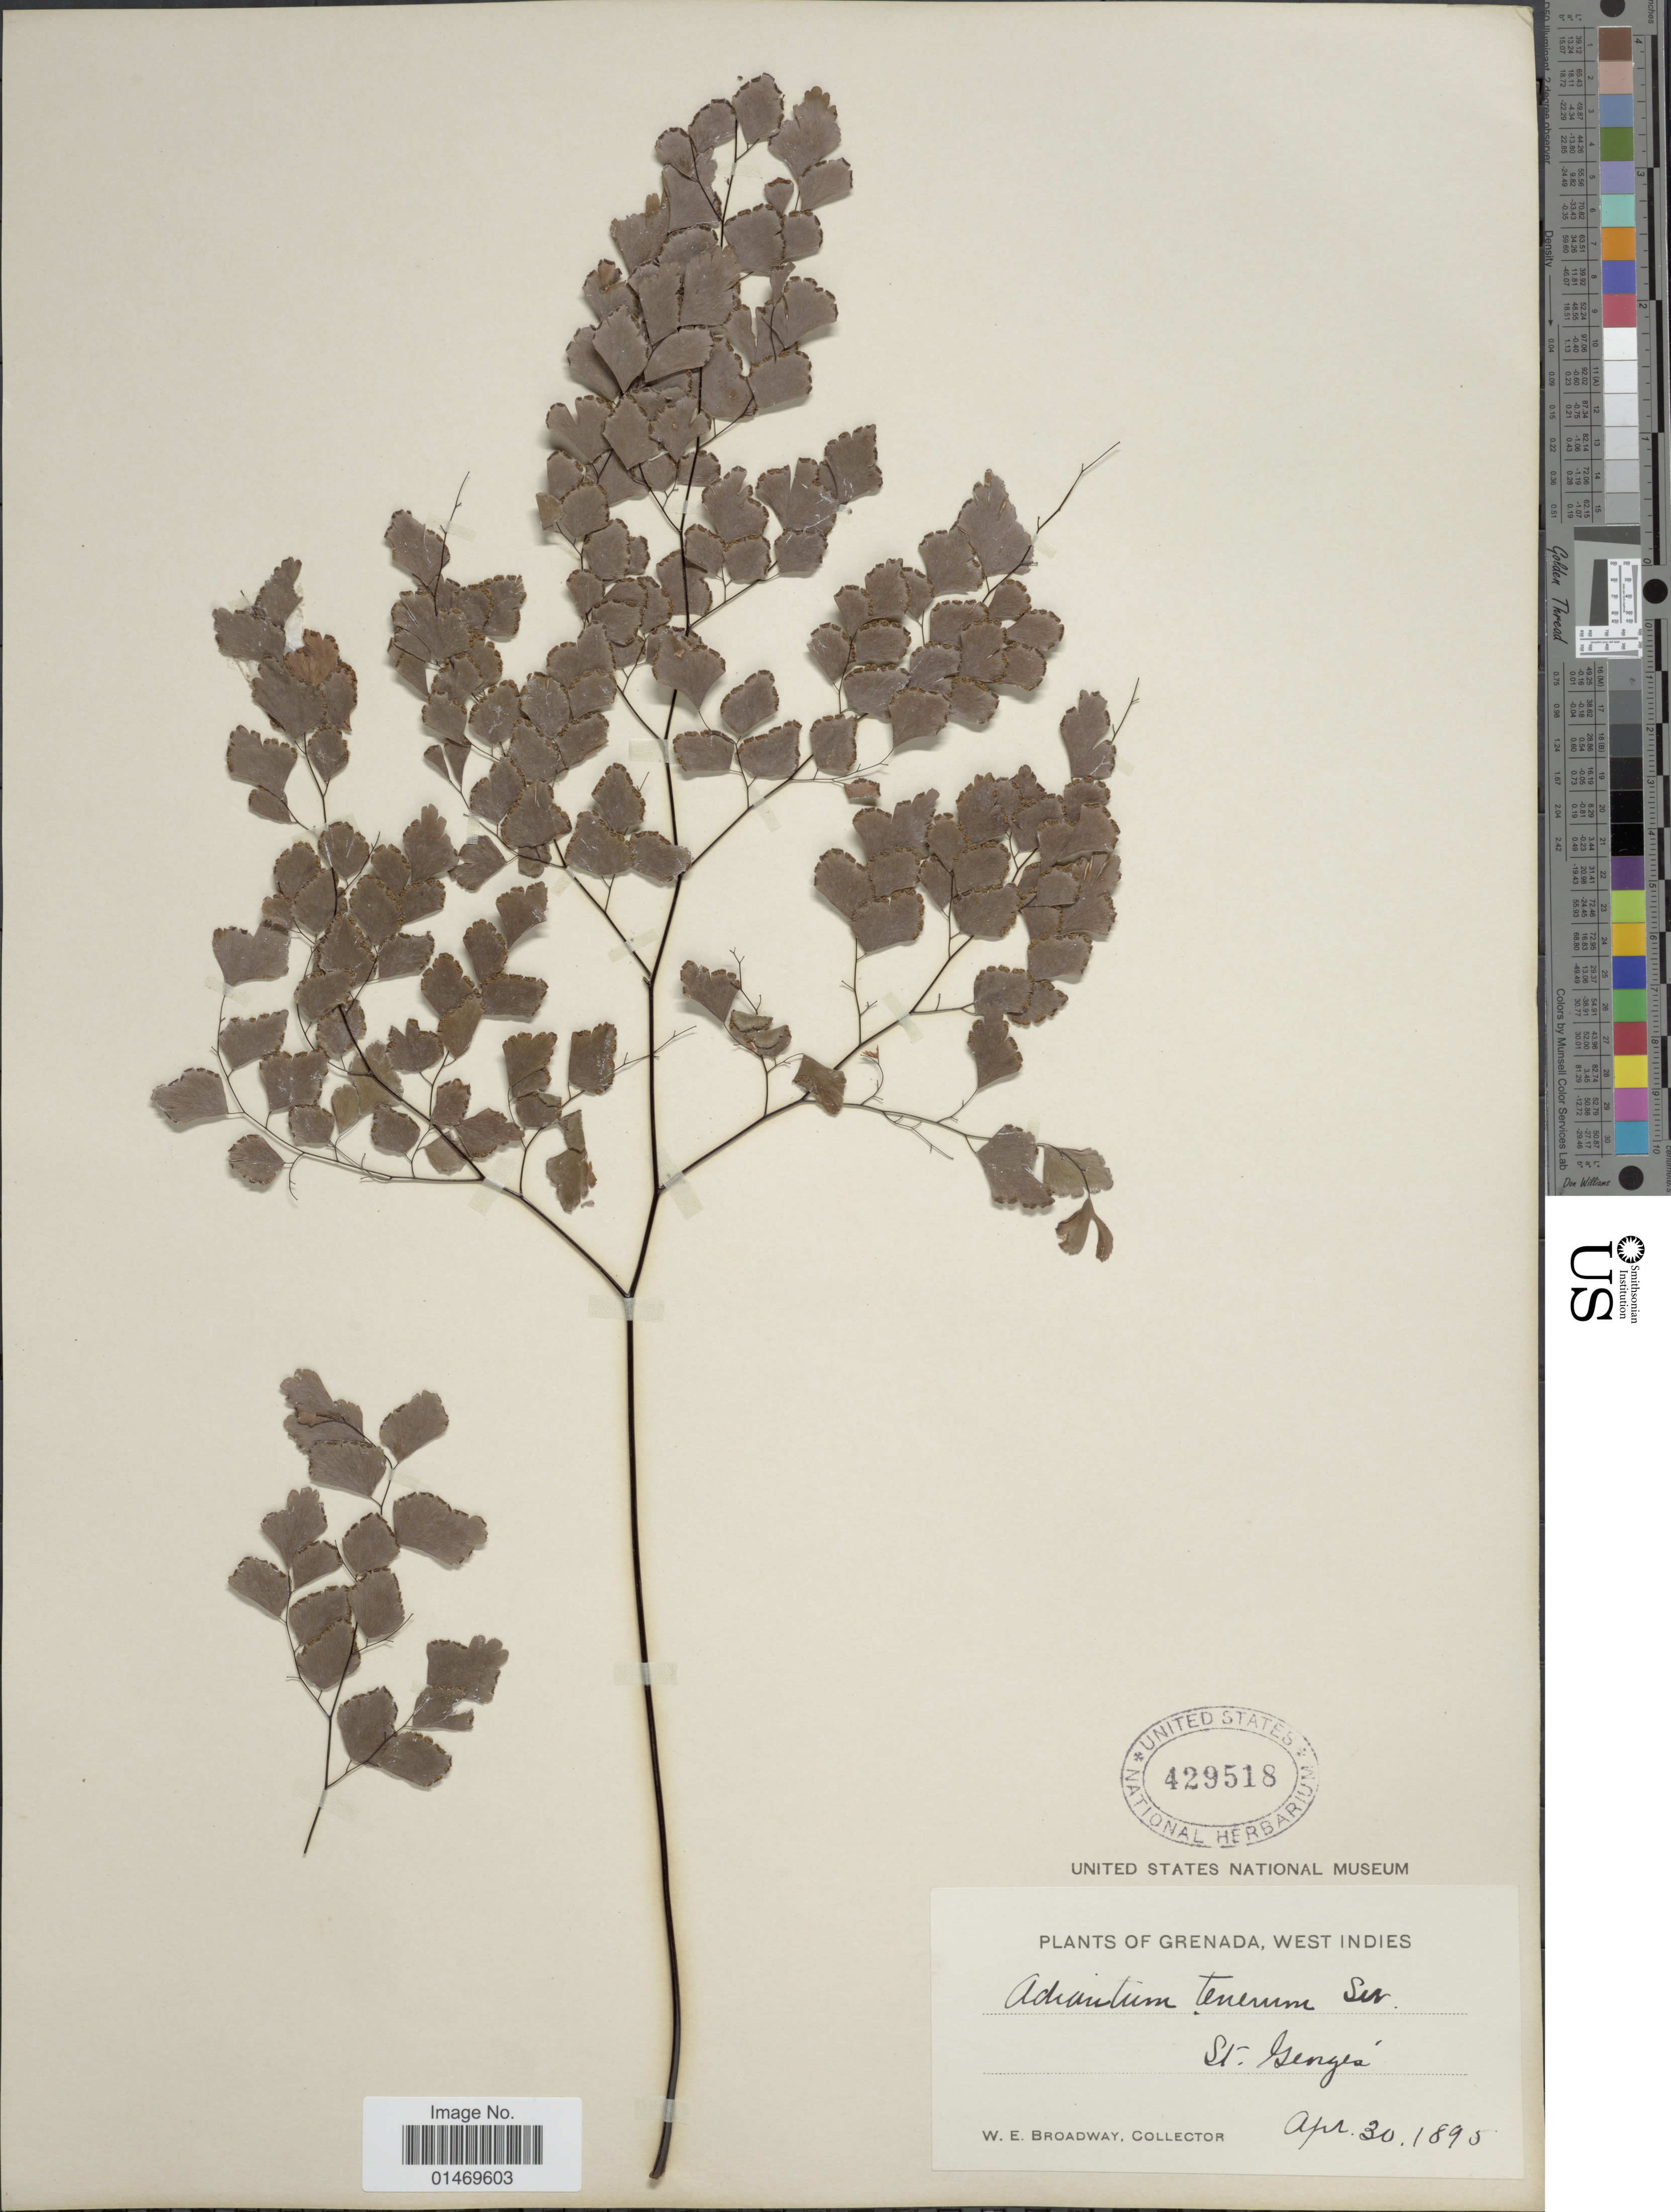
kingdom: Plantae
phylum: Tracheophyta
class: Polypodiopsida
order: Polypodiales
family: Pteridaceae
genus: Adiantum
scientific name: Adiantum tenerum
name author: Sw.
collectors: W. E. Broadway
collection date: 1895-04-30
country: Grenada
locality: Plants of Grenada, West Indies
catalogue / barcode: US 429518